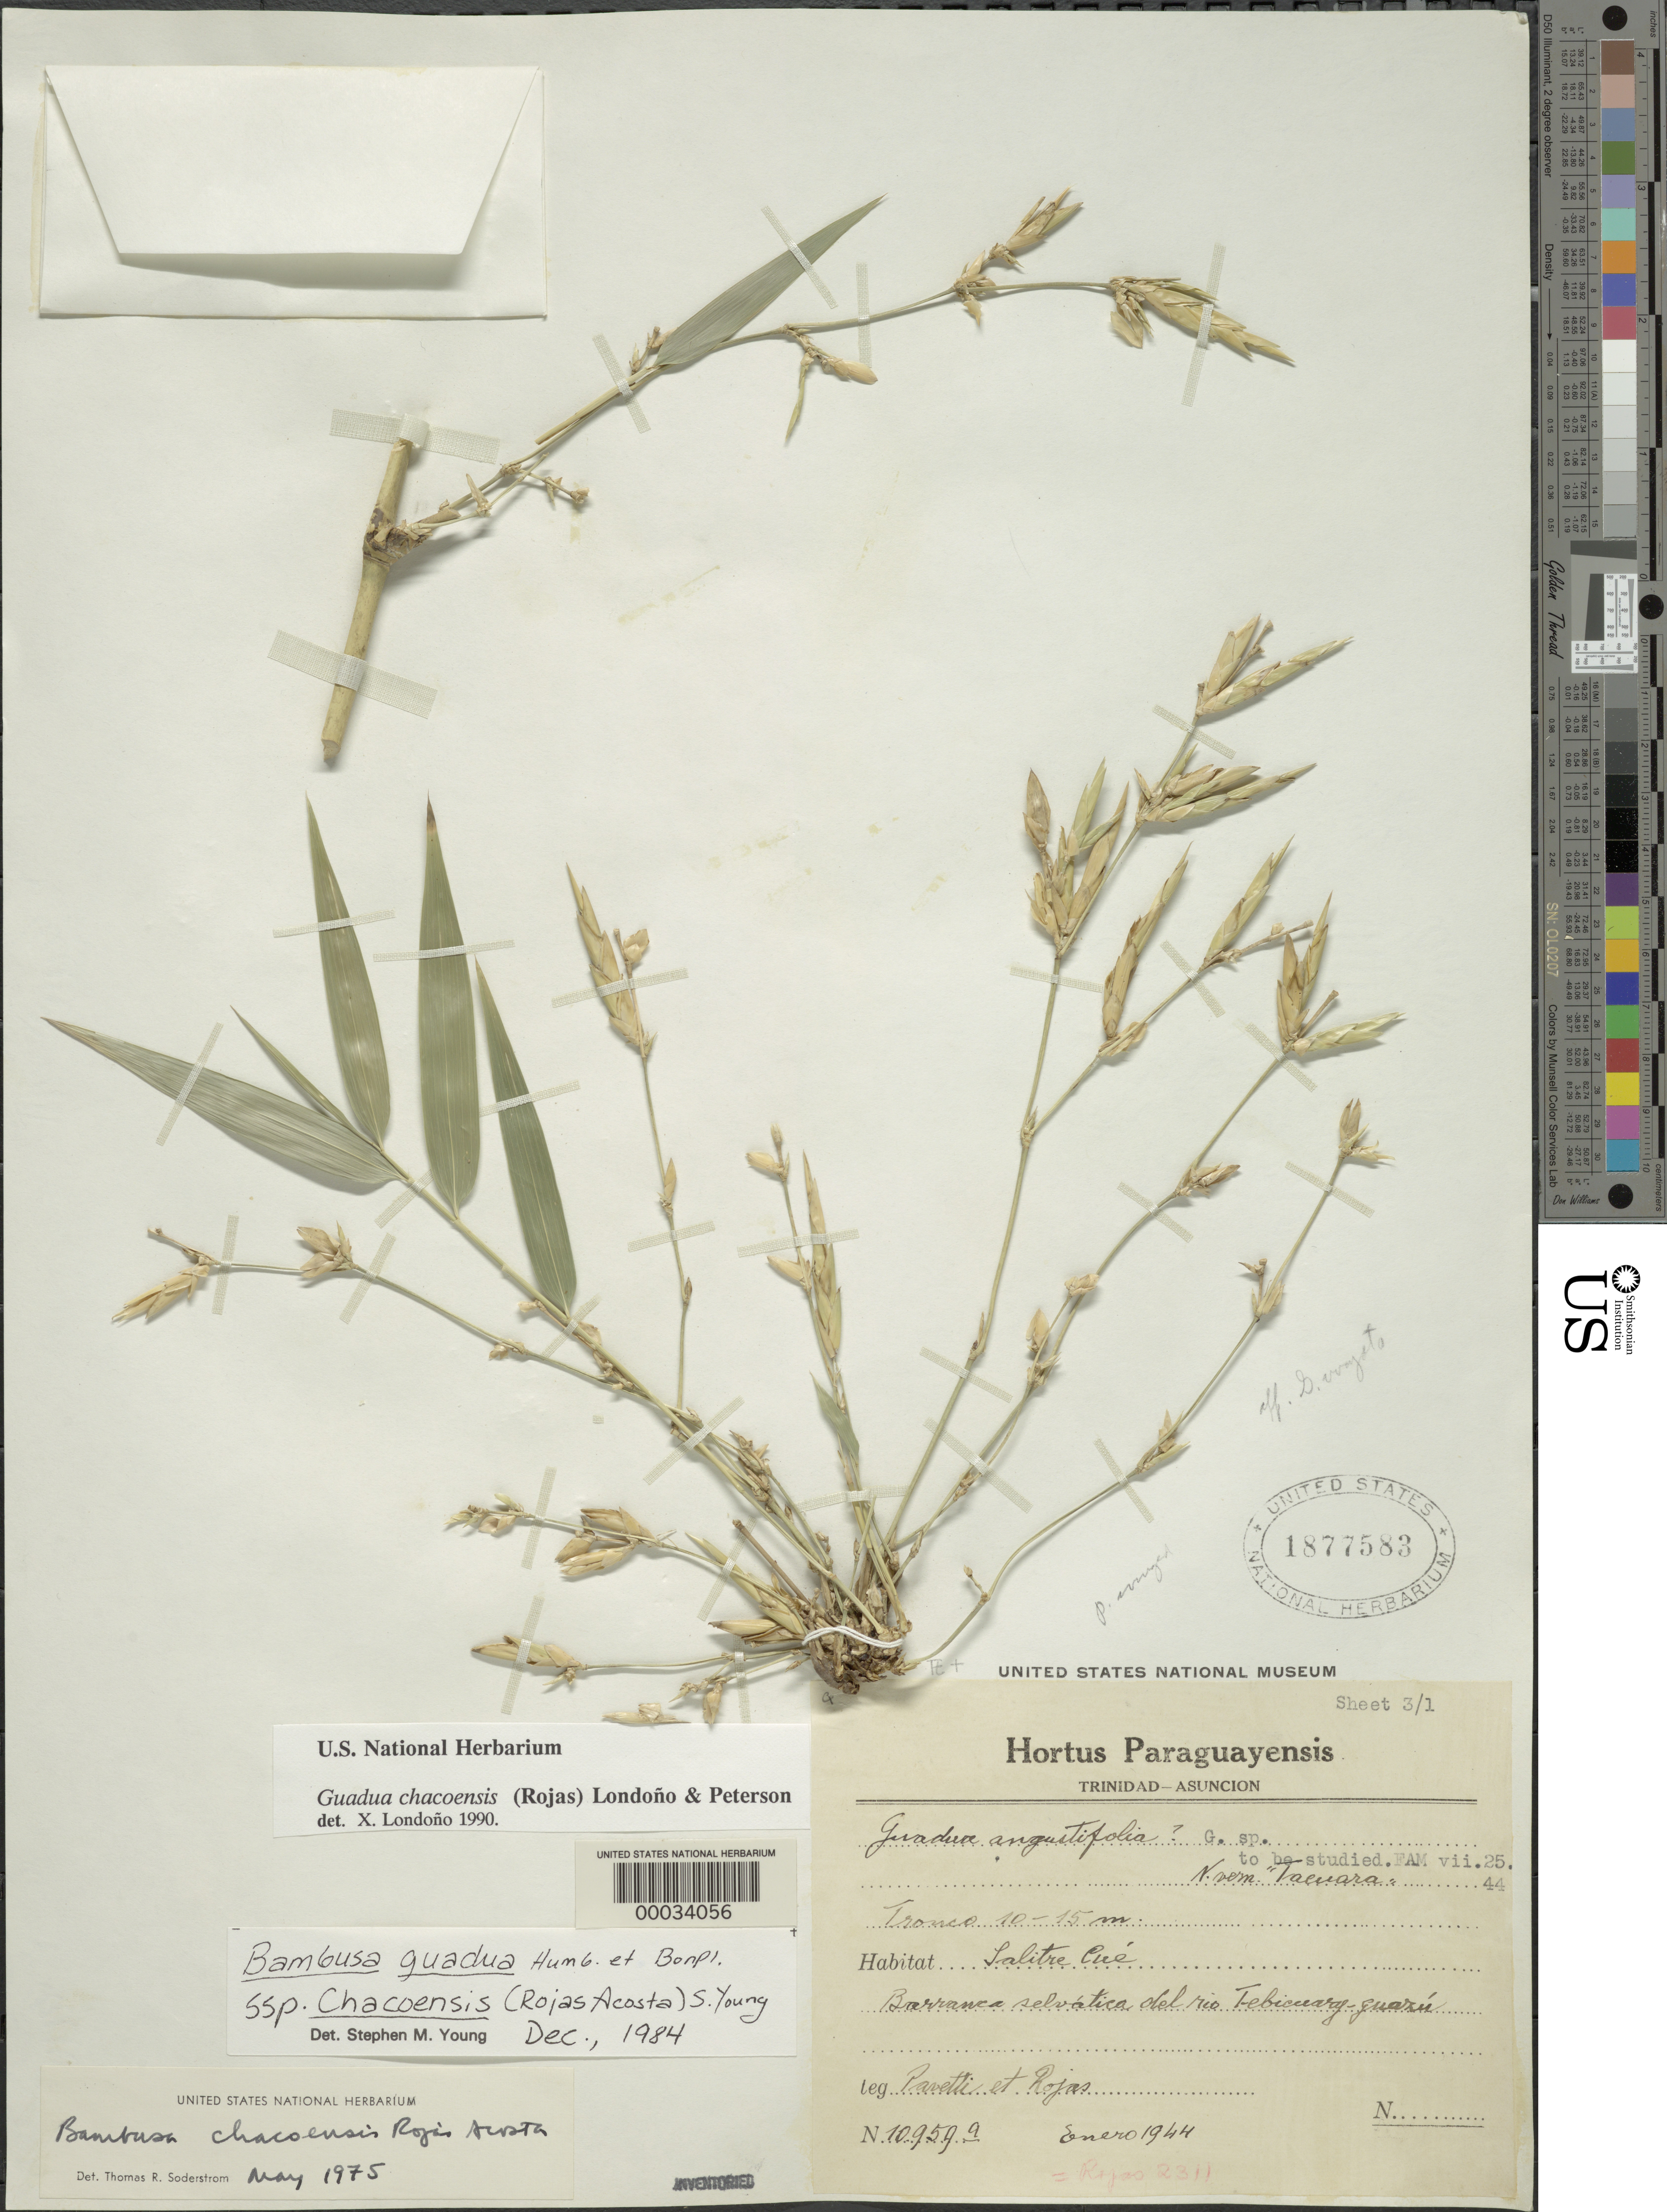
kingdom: Plantae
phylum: Tracheophyta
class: Liliopsida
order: Poales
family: Poaceae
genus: Guadua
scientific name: Guadua chacoensis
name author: (Rojas) Londoño & P.M. Peterson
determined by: Londoño, X., (TULV), Jardin Botanico "Juan Maria Cespedes"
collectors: -. Pavetti & T. Rojas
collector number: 10959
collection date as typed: Jan 1944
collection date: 1944-01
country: Paraguay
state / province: Central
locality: Salitre cue, tebicuary-guazu river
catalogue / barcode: US 1877583